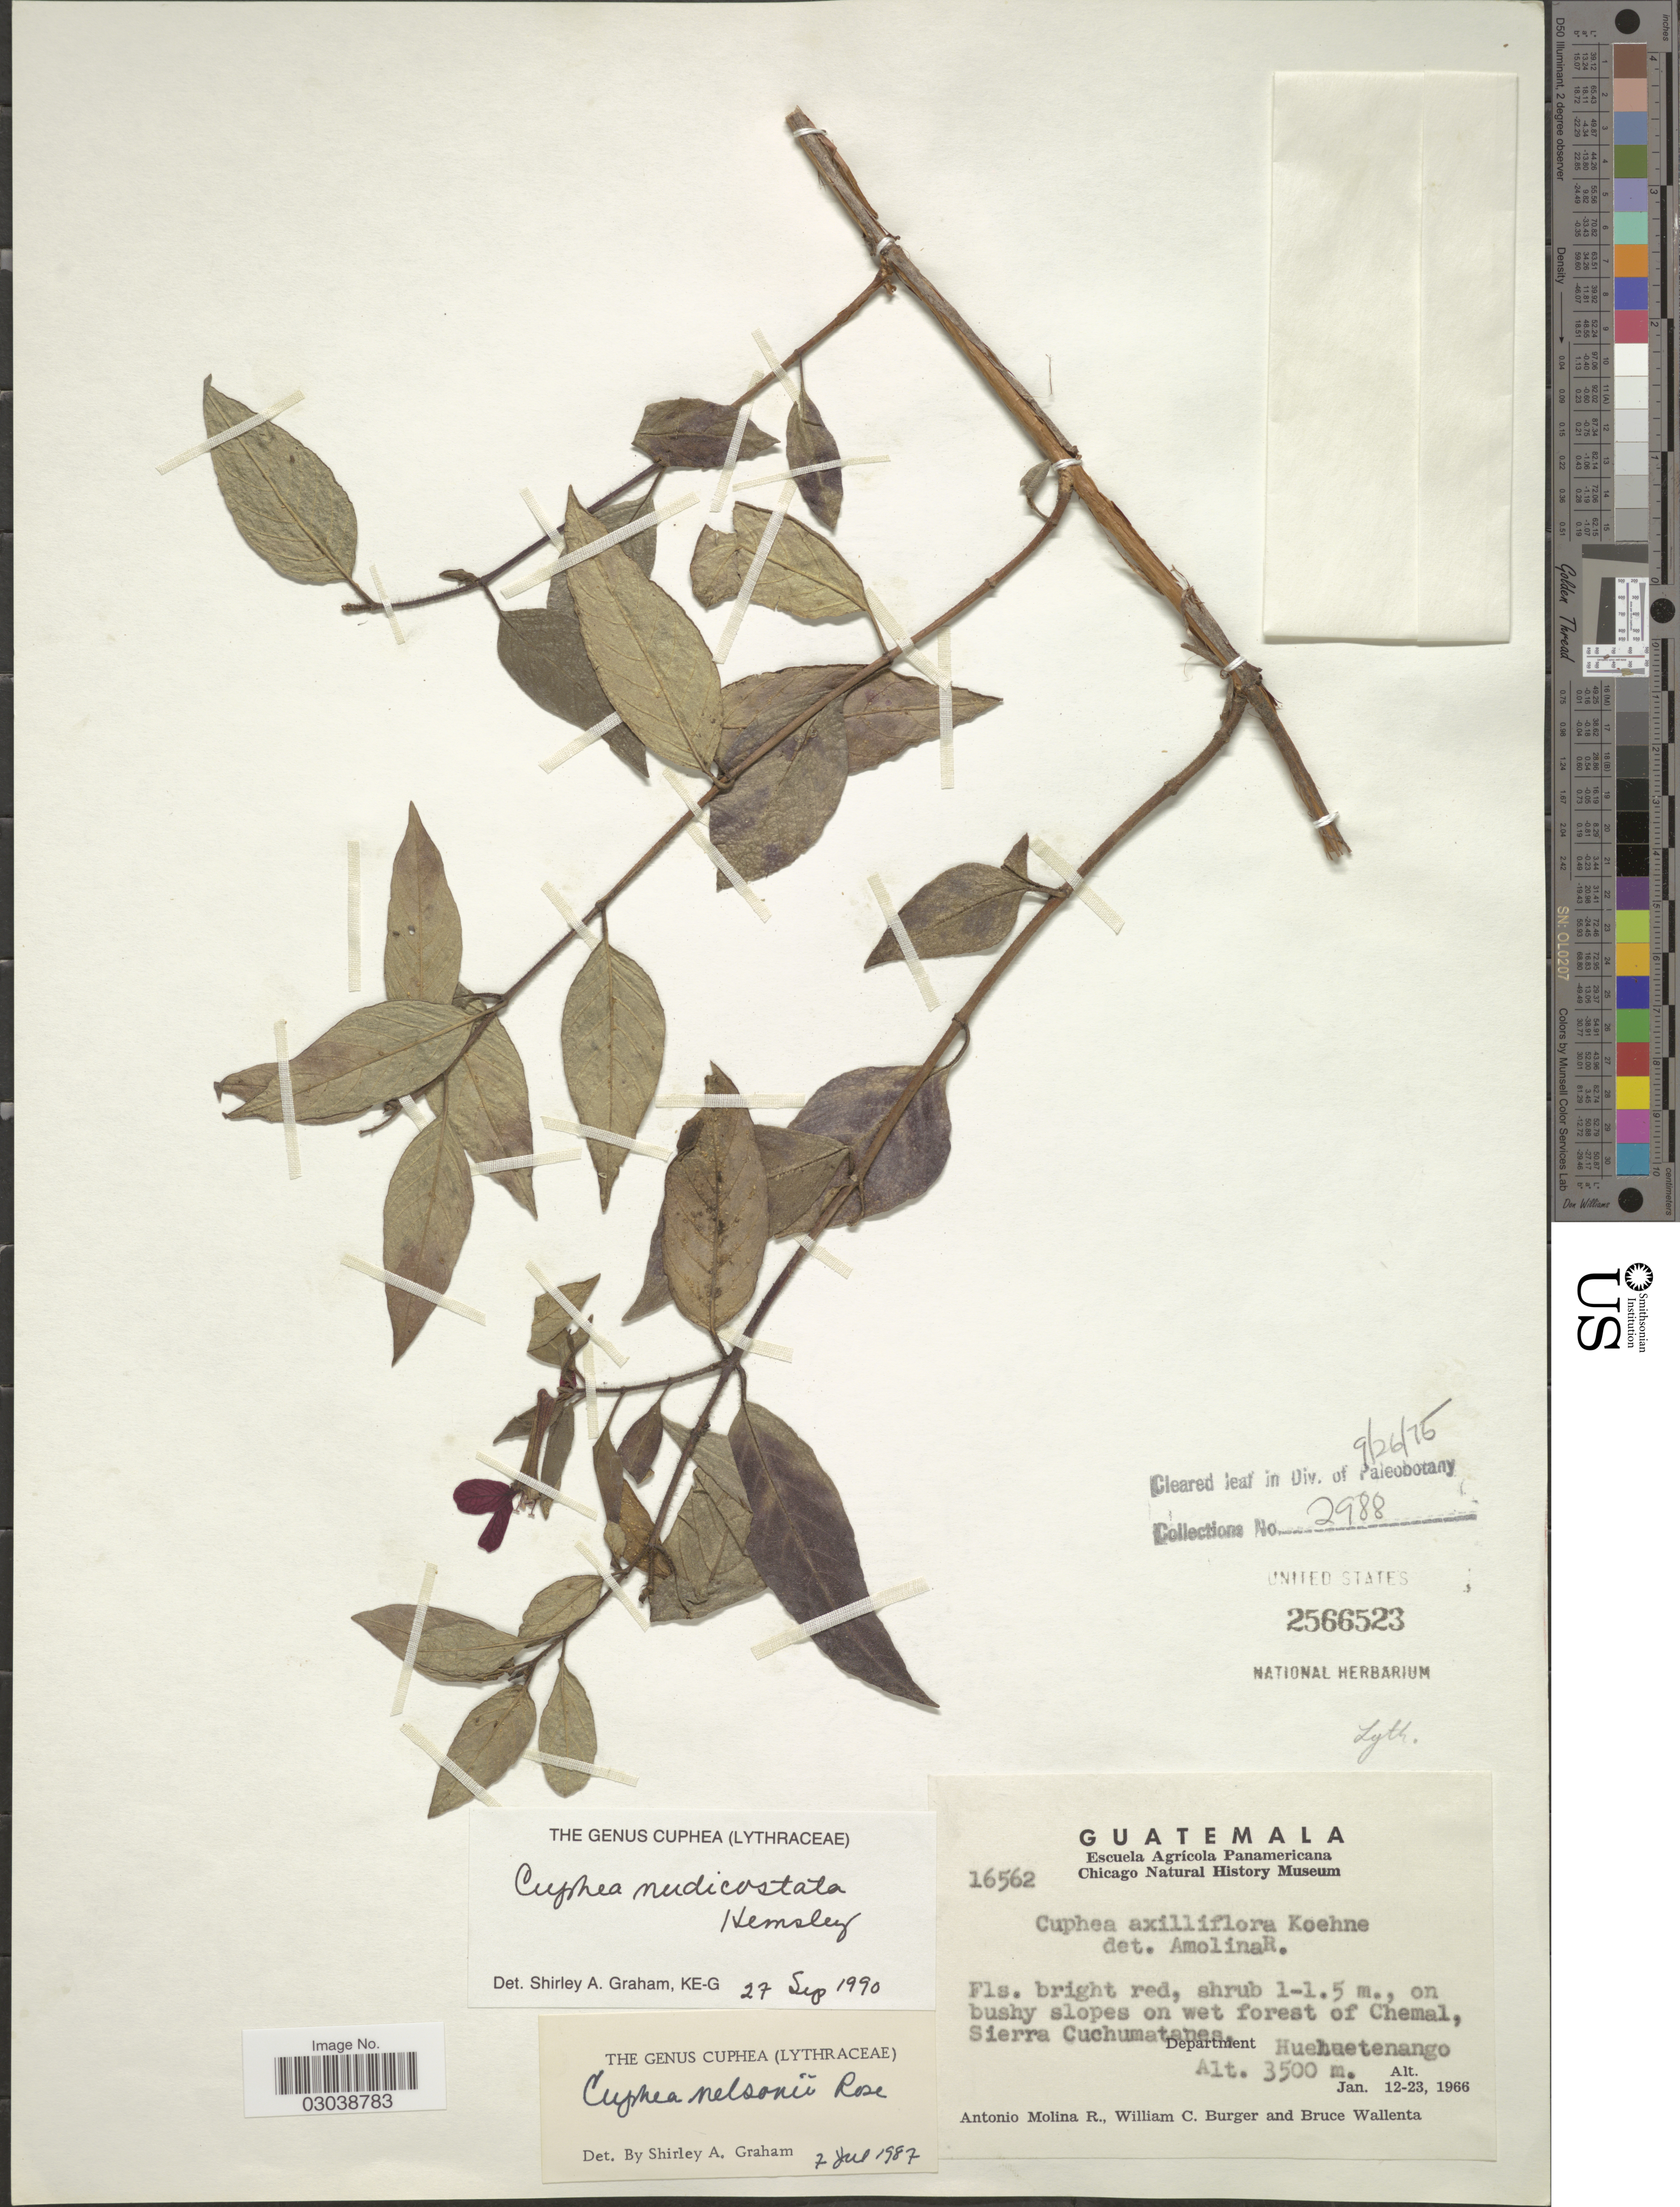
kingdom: Plantae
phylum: Tracheophyta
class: Magnoliopsida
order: Myrtales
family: Lythraceae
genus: Cuphea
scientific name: Cuphea nudicostata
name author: Hemsl.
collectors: A. Molina R., W. Burger & B. Wallenta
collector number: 16562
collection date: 1966-01-12/1966-01-23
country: Guatemala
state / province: Huehuetenango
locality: On bushy slopes on wet forest of Chemal, Sierra Cuchumatanes, Department Huehuetenango.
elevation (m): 3500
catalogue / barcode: US 2566523